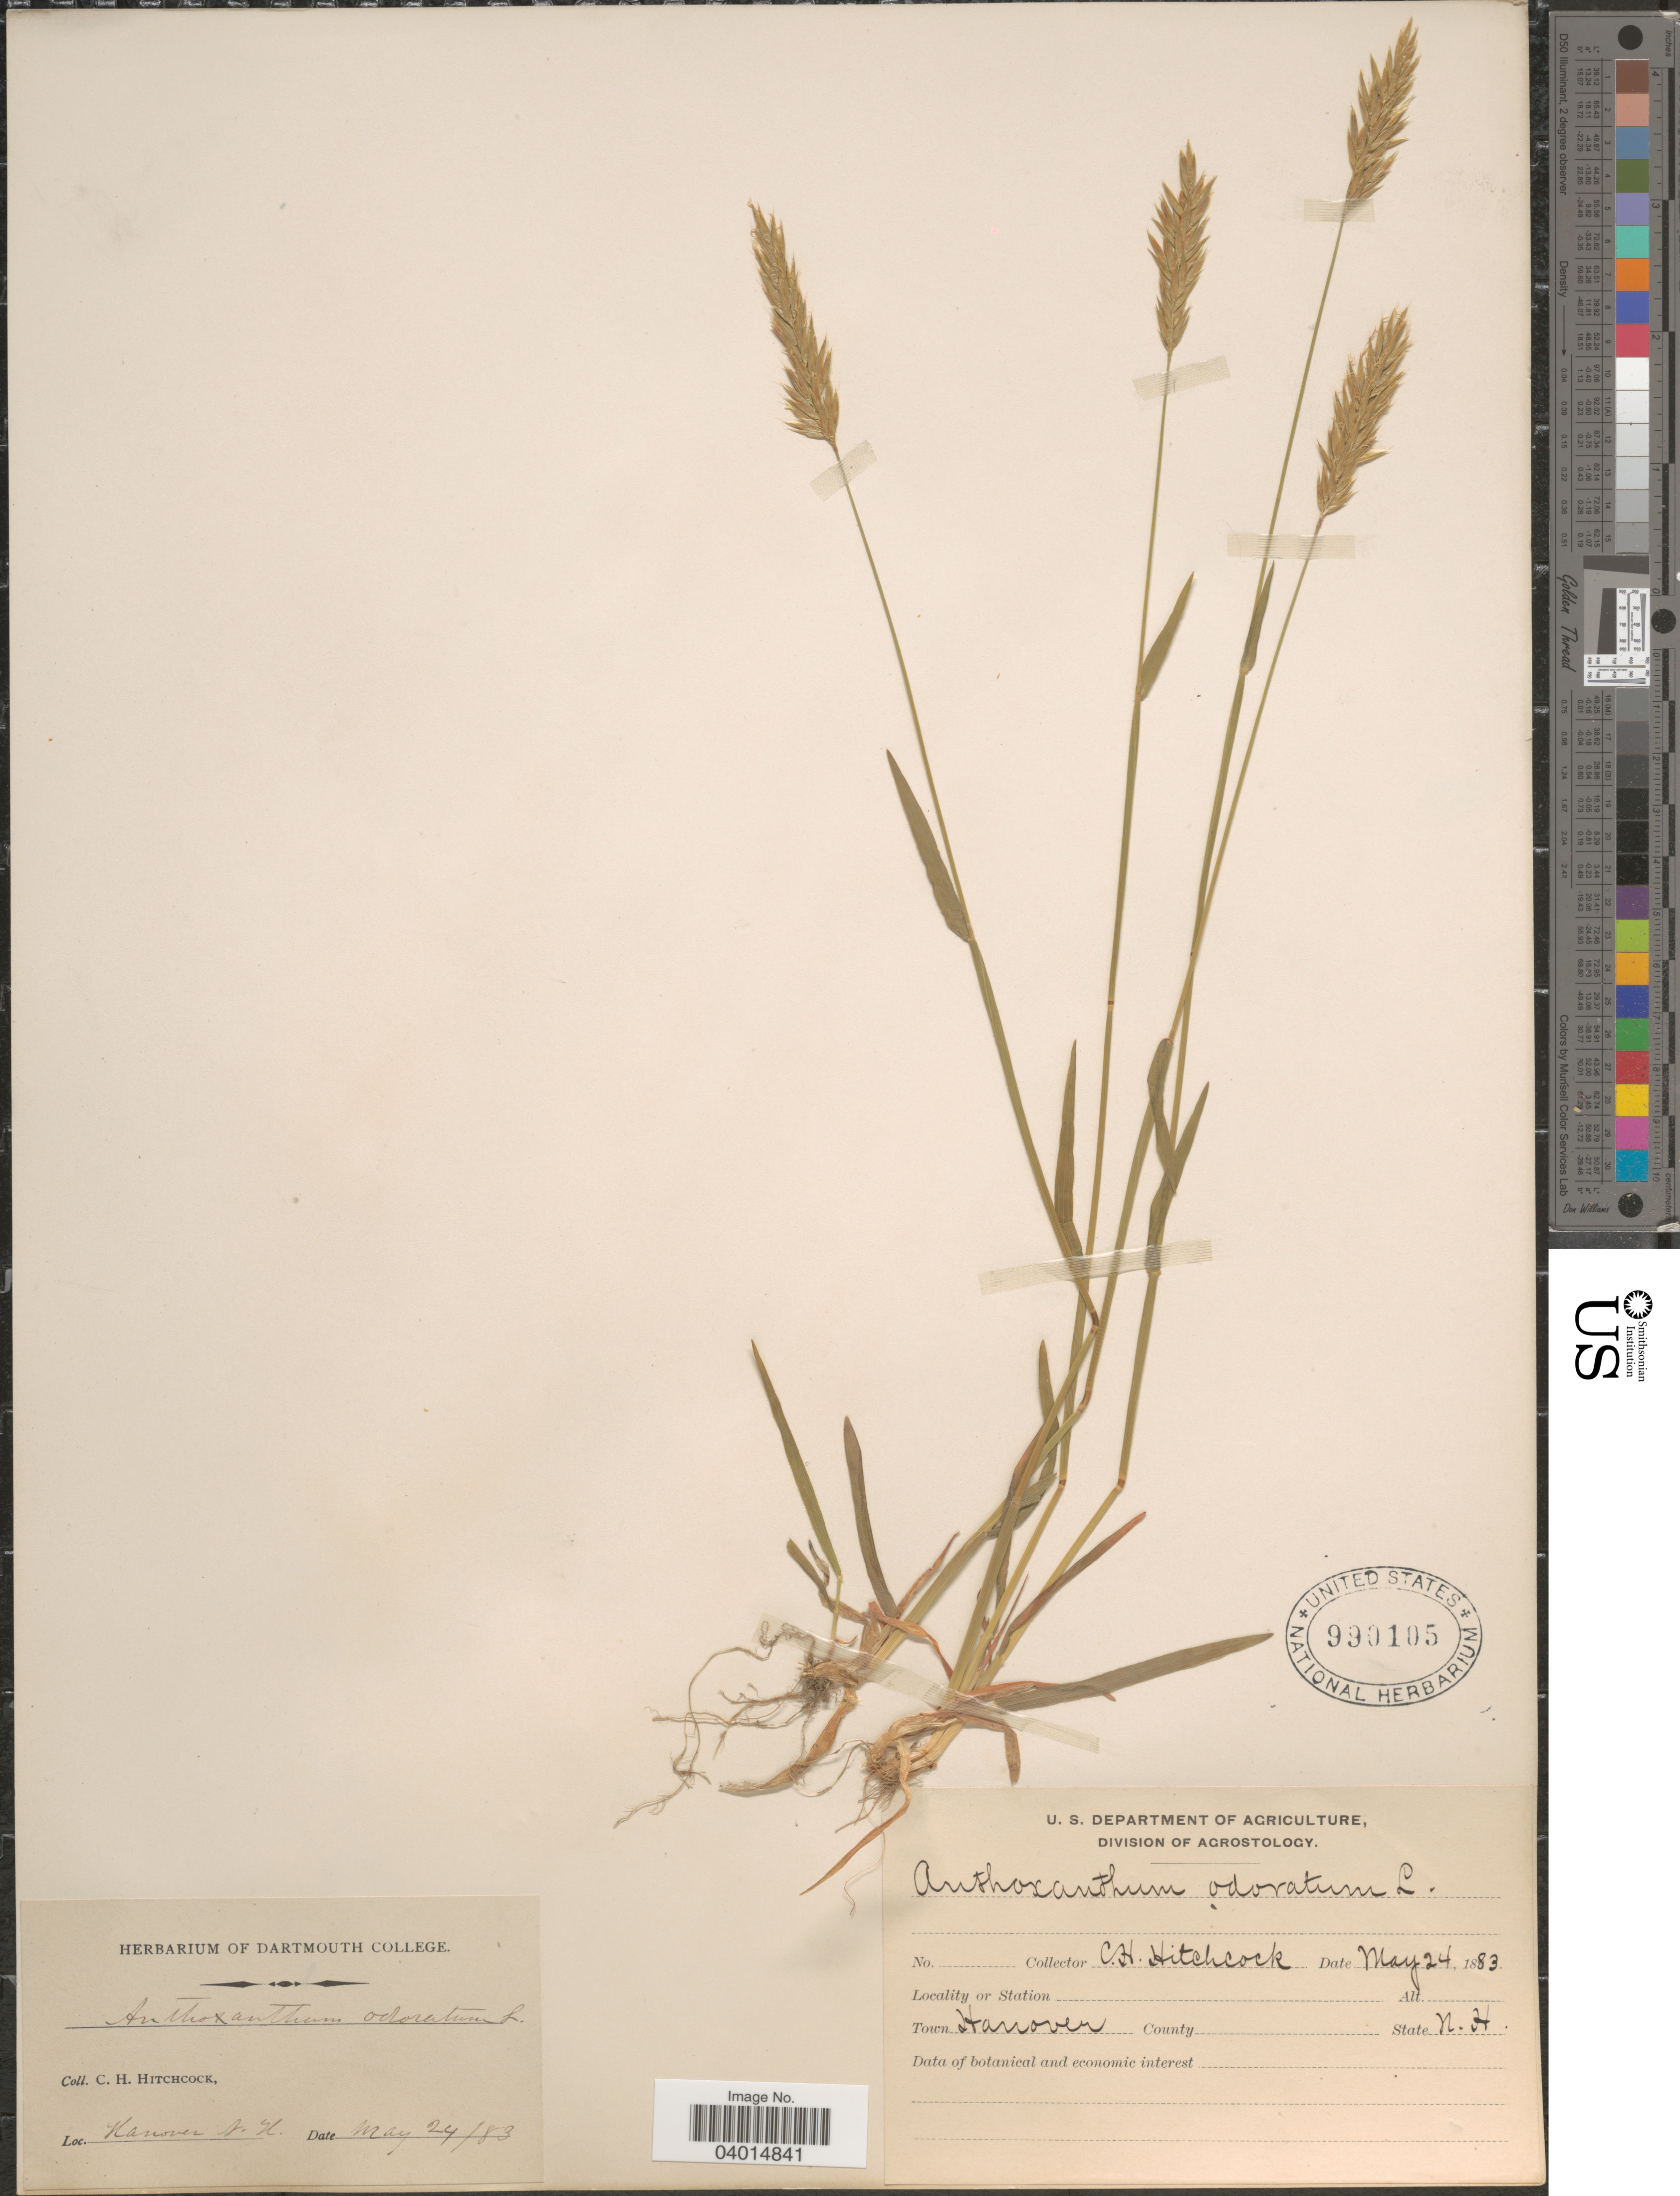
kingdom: Plantae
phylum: Tracheophyta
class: Liliopsida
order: Poales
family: Poaceae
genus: Anthoxanthum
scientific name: Anthoxanthum odoratum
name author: L.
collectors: C. Hitchcock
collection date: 1883-05-24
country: United States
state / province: New Hampshire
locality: Hanover.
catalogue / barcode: US 990105